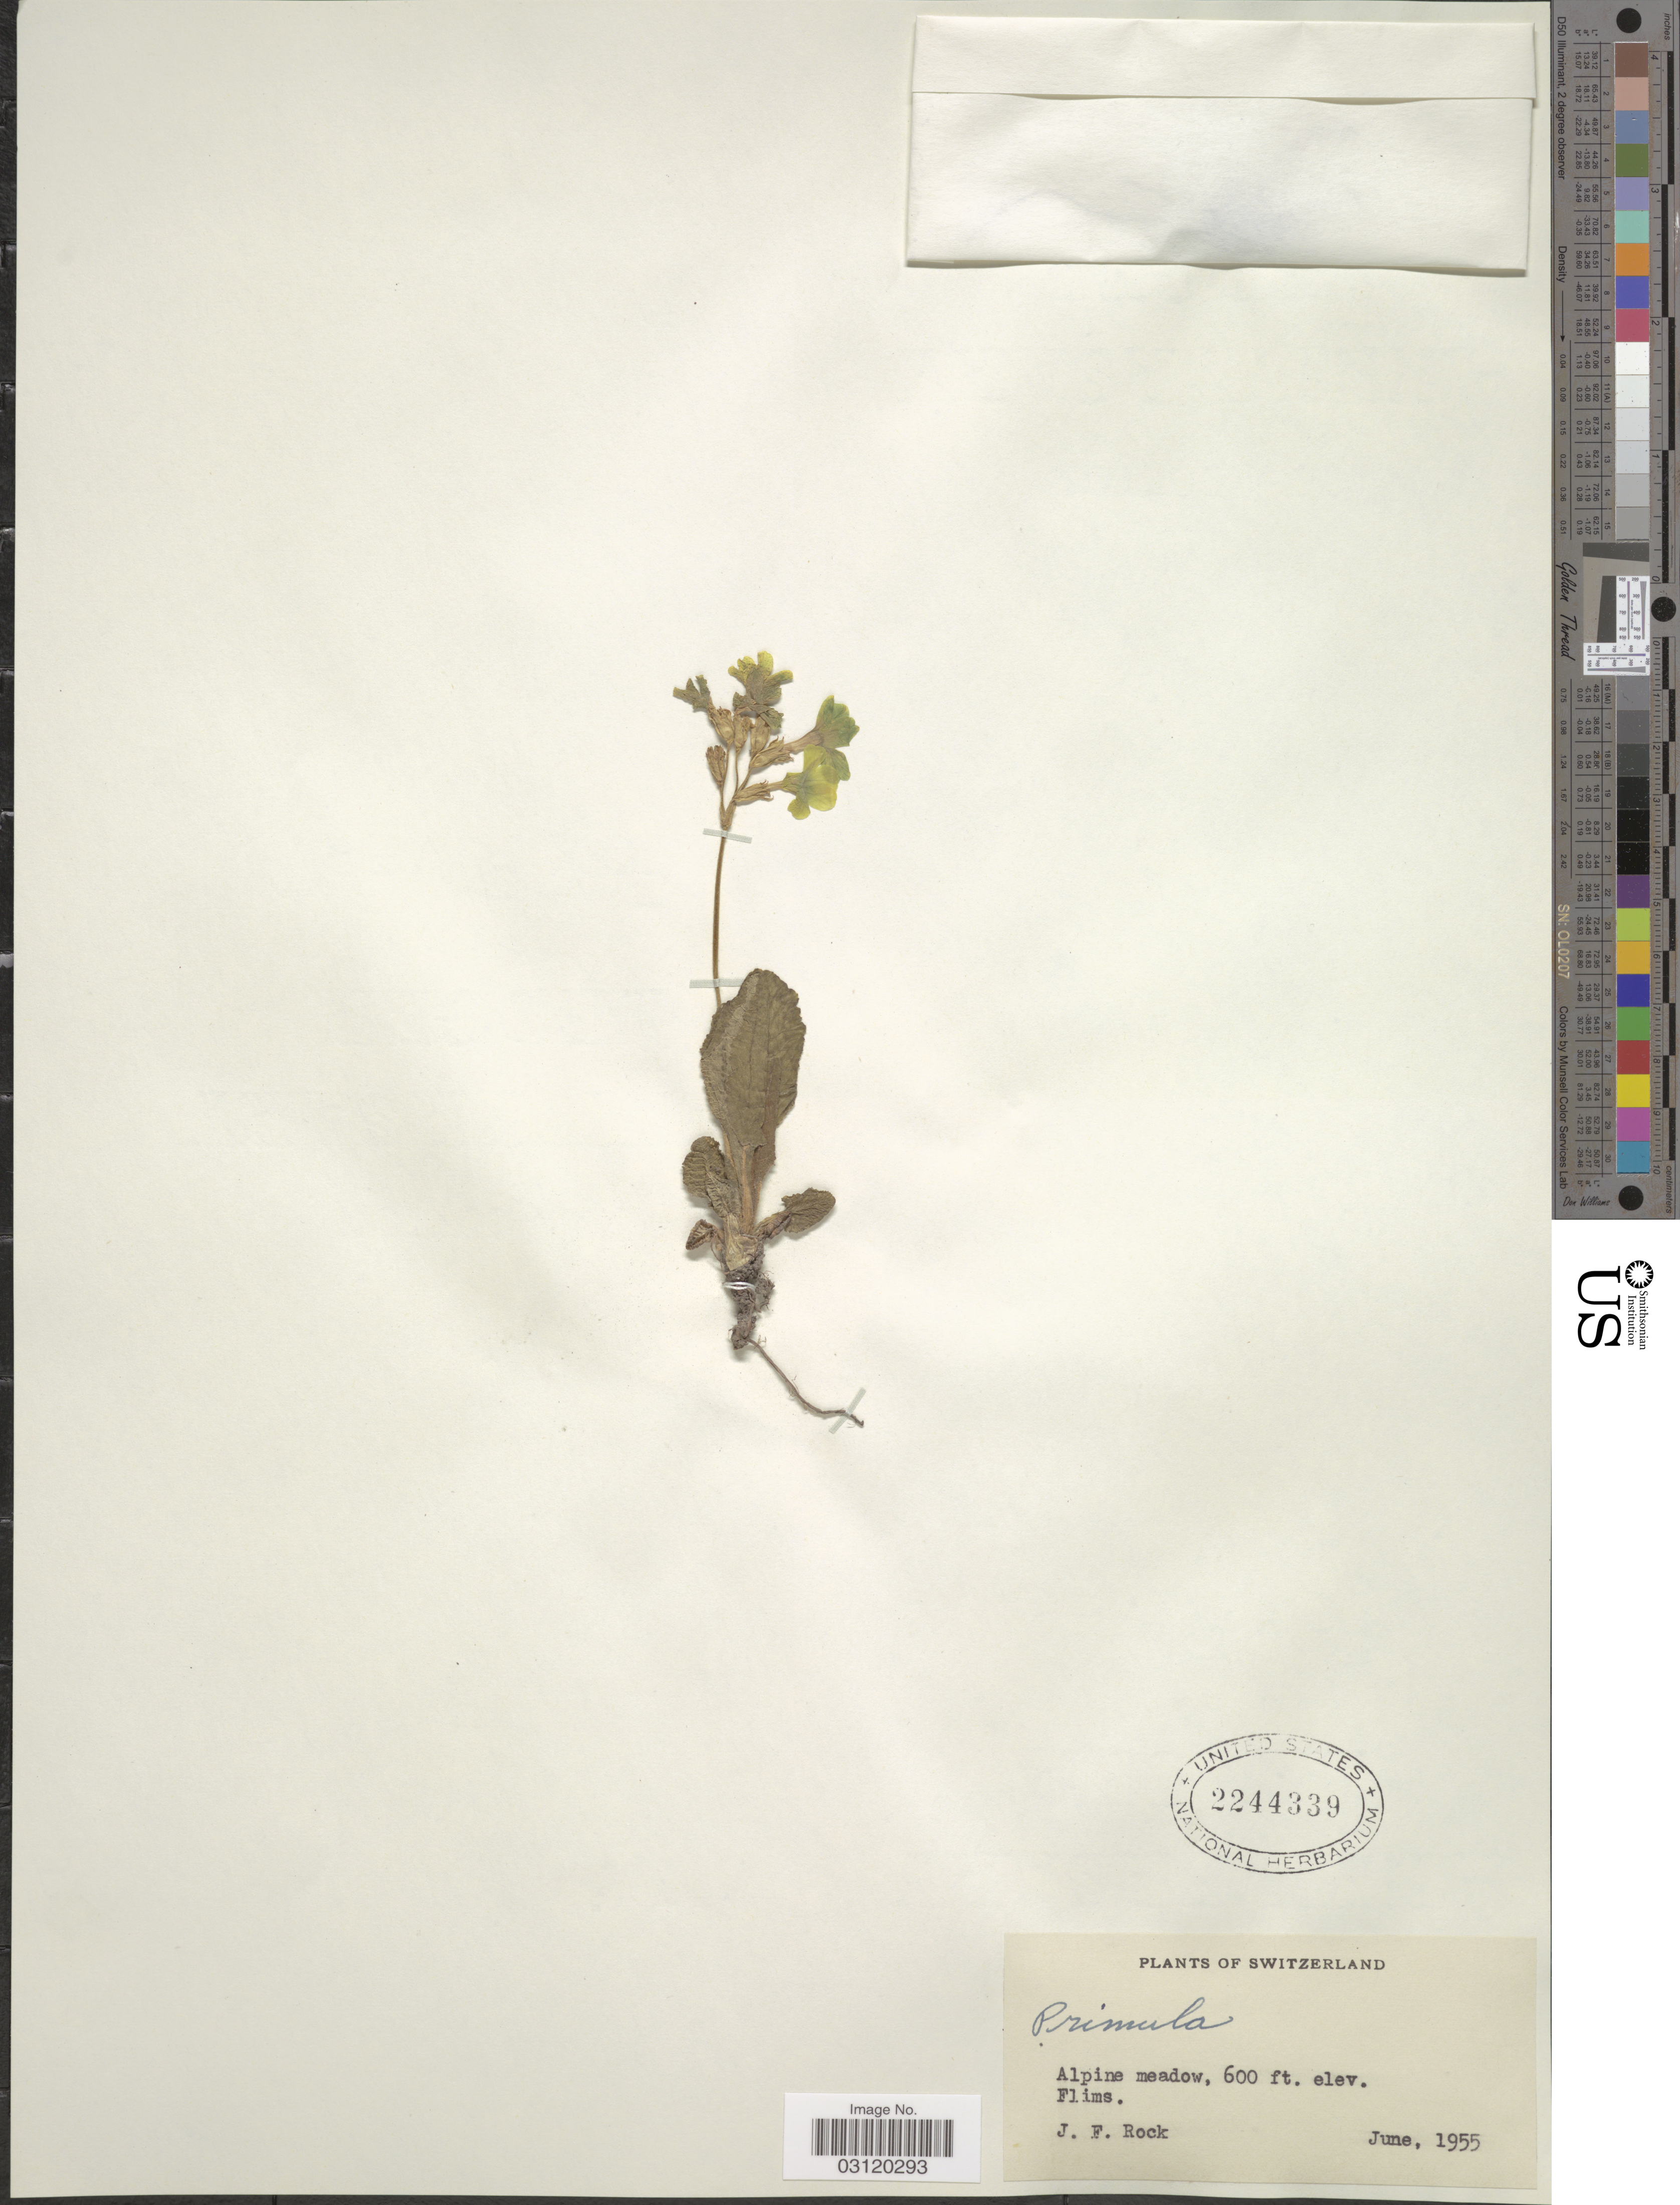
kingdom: Plantae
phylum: Tracheophyta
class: Magnoliopsida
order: Ericales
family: Primulaceae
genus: Primula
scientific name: Primula sp.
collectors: J. Rock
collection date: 1955-06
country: Switzerland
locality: Flims.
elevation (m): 183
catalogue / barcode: US 2244339